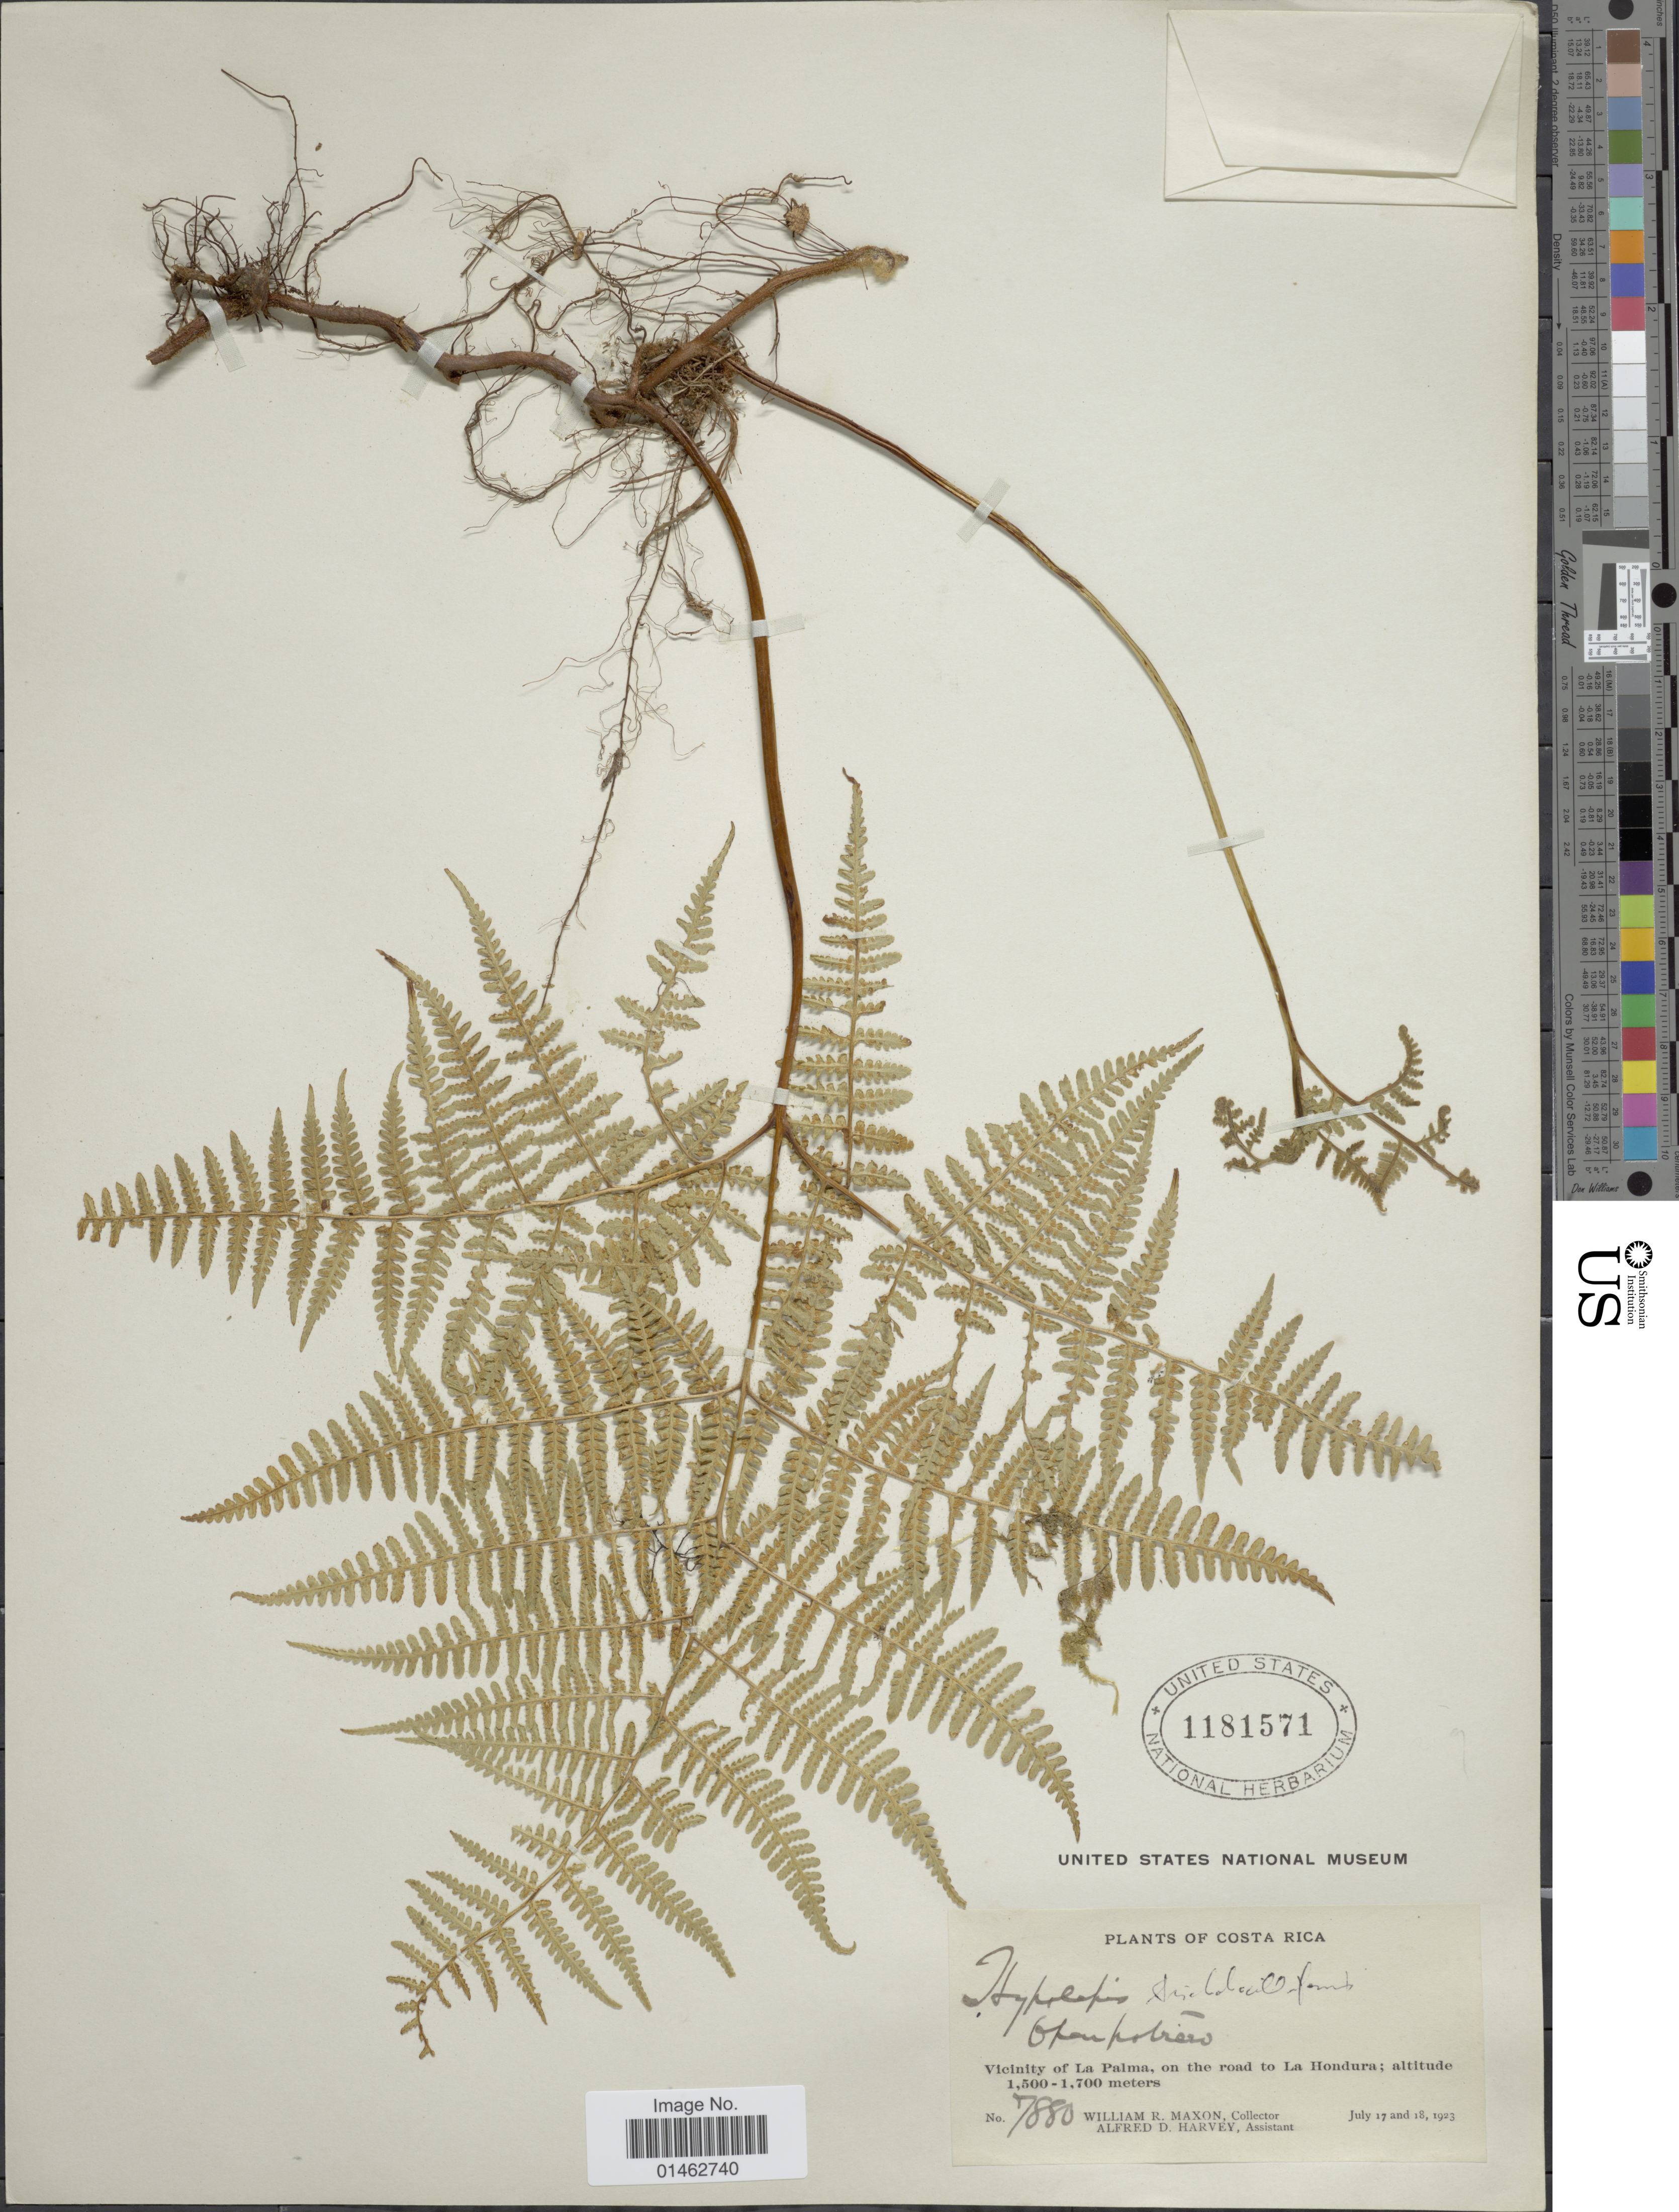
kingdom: Plantae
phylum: Tracheophyta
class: Polypodiopsida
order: Polypodiales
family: Dennstaedtiaceae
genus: Hypolepis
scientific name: Hypolepis trichobacilliformis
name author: R.C. Moran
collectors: W. R. Maxon & A. D. Harvey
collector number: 7880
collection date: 1923-07-17/1923-07-18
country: Costa Rica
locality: Vicinity of La Palma, on the road to la Hondura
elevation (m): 1500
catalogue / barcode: US 1181571